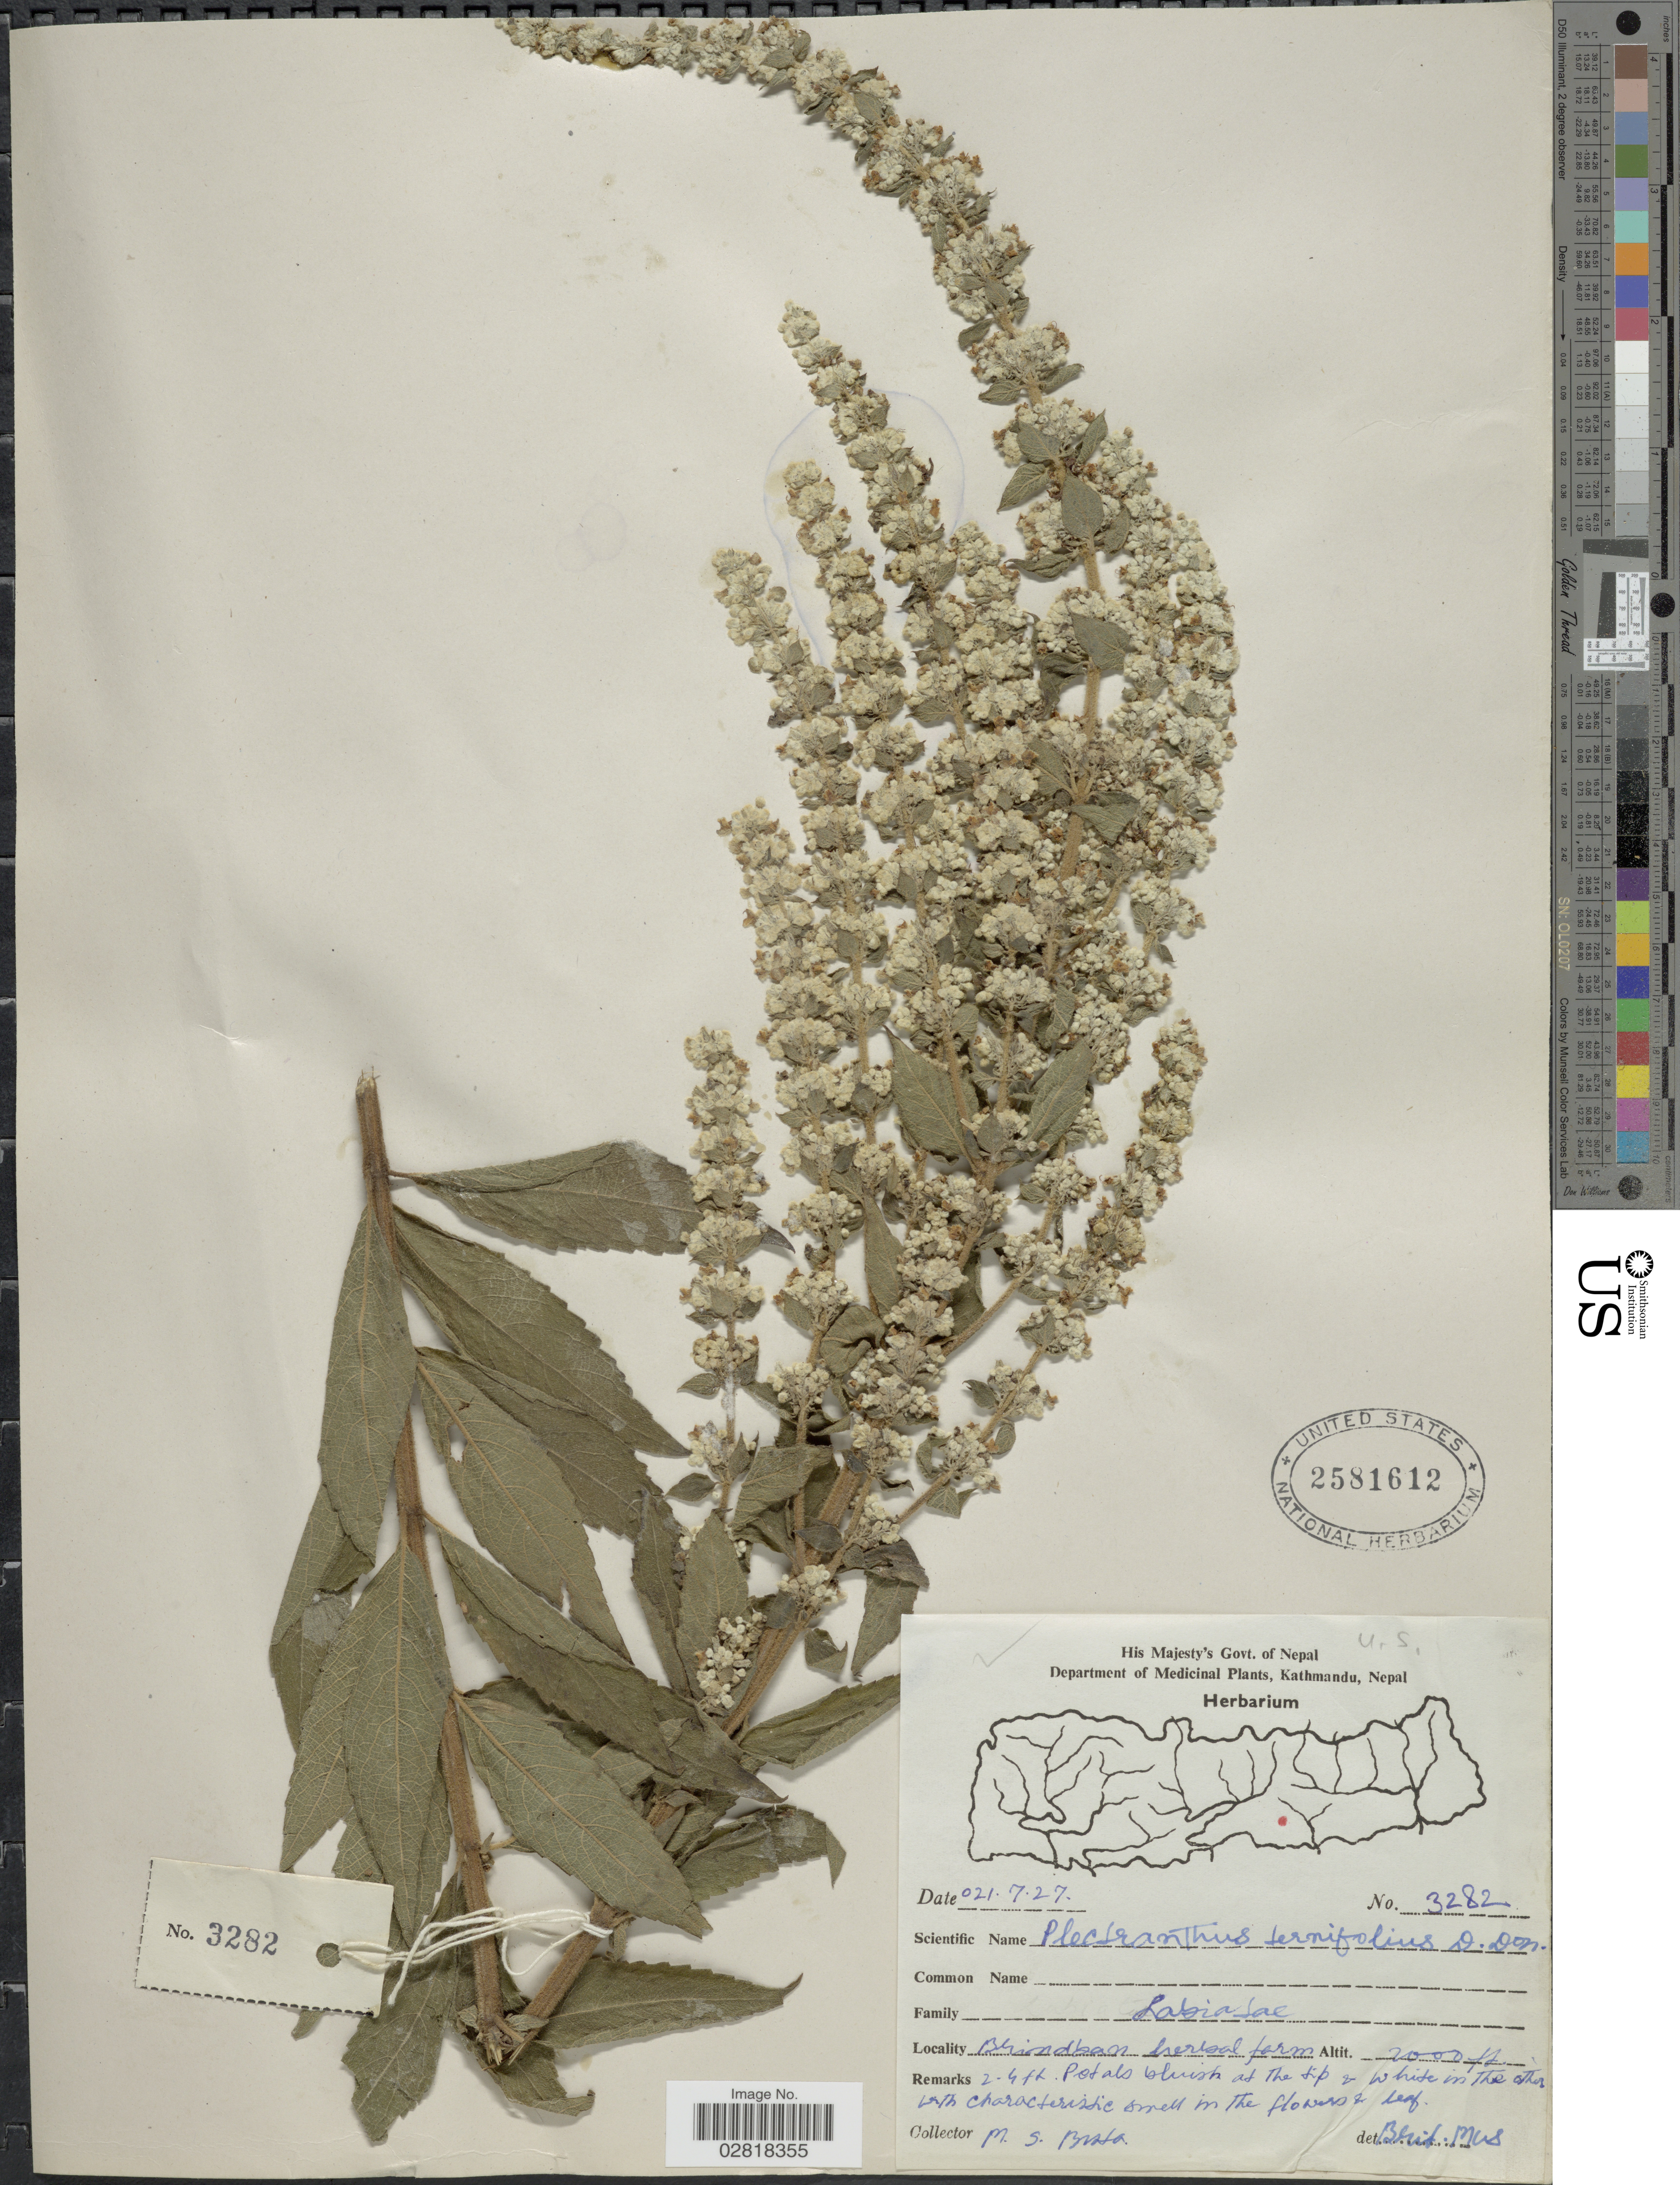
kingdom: Plantae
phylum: Tracheophyta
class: Magnoliopsida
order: Lamiales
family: Lamiaceae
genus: Plectranthus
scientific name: Plectranthus ternifolius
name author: D. Don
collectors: M. Bista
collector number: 3282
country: Nepal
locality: Bhindban [interpreted] herbal farm.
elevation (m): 610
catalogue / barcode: US 2581612